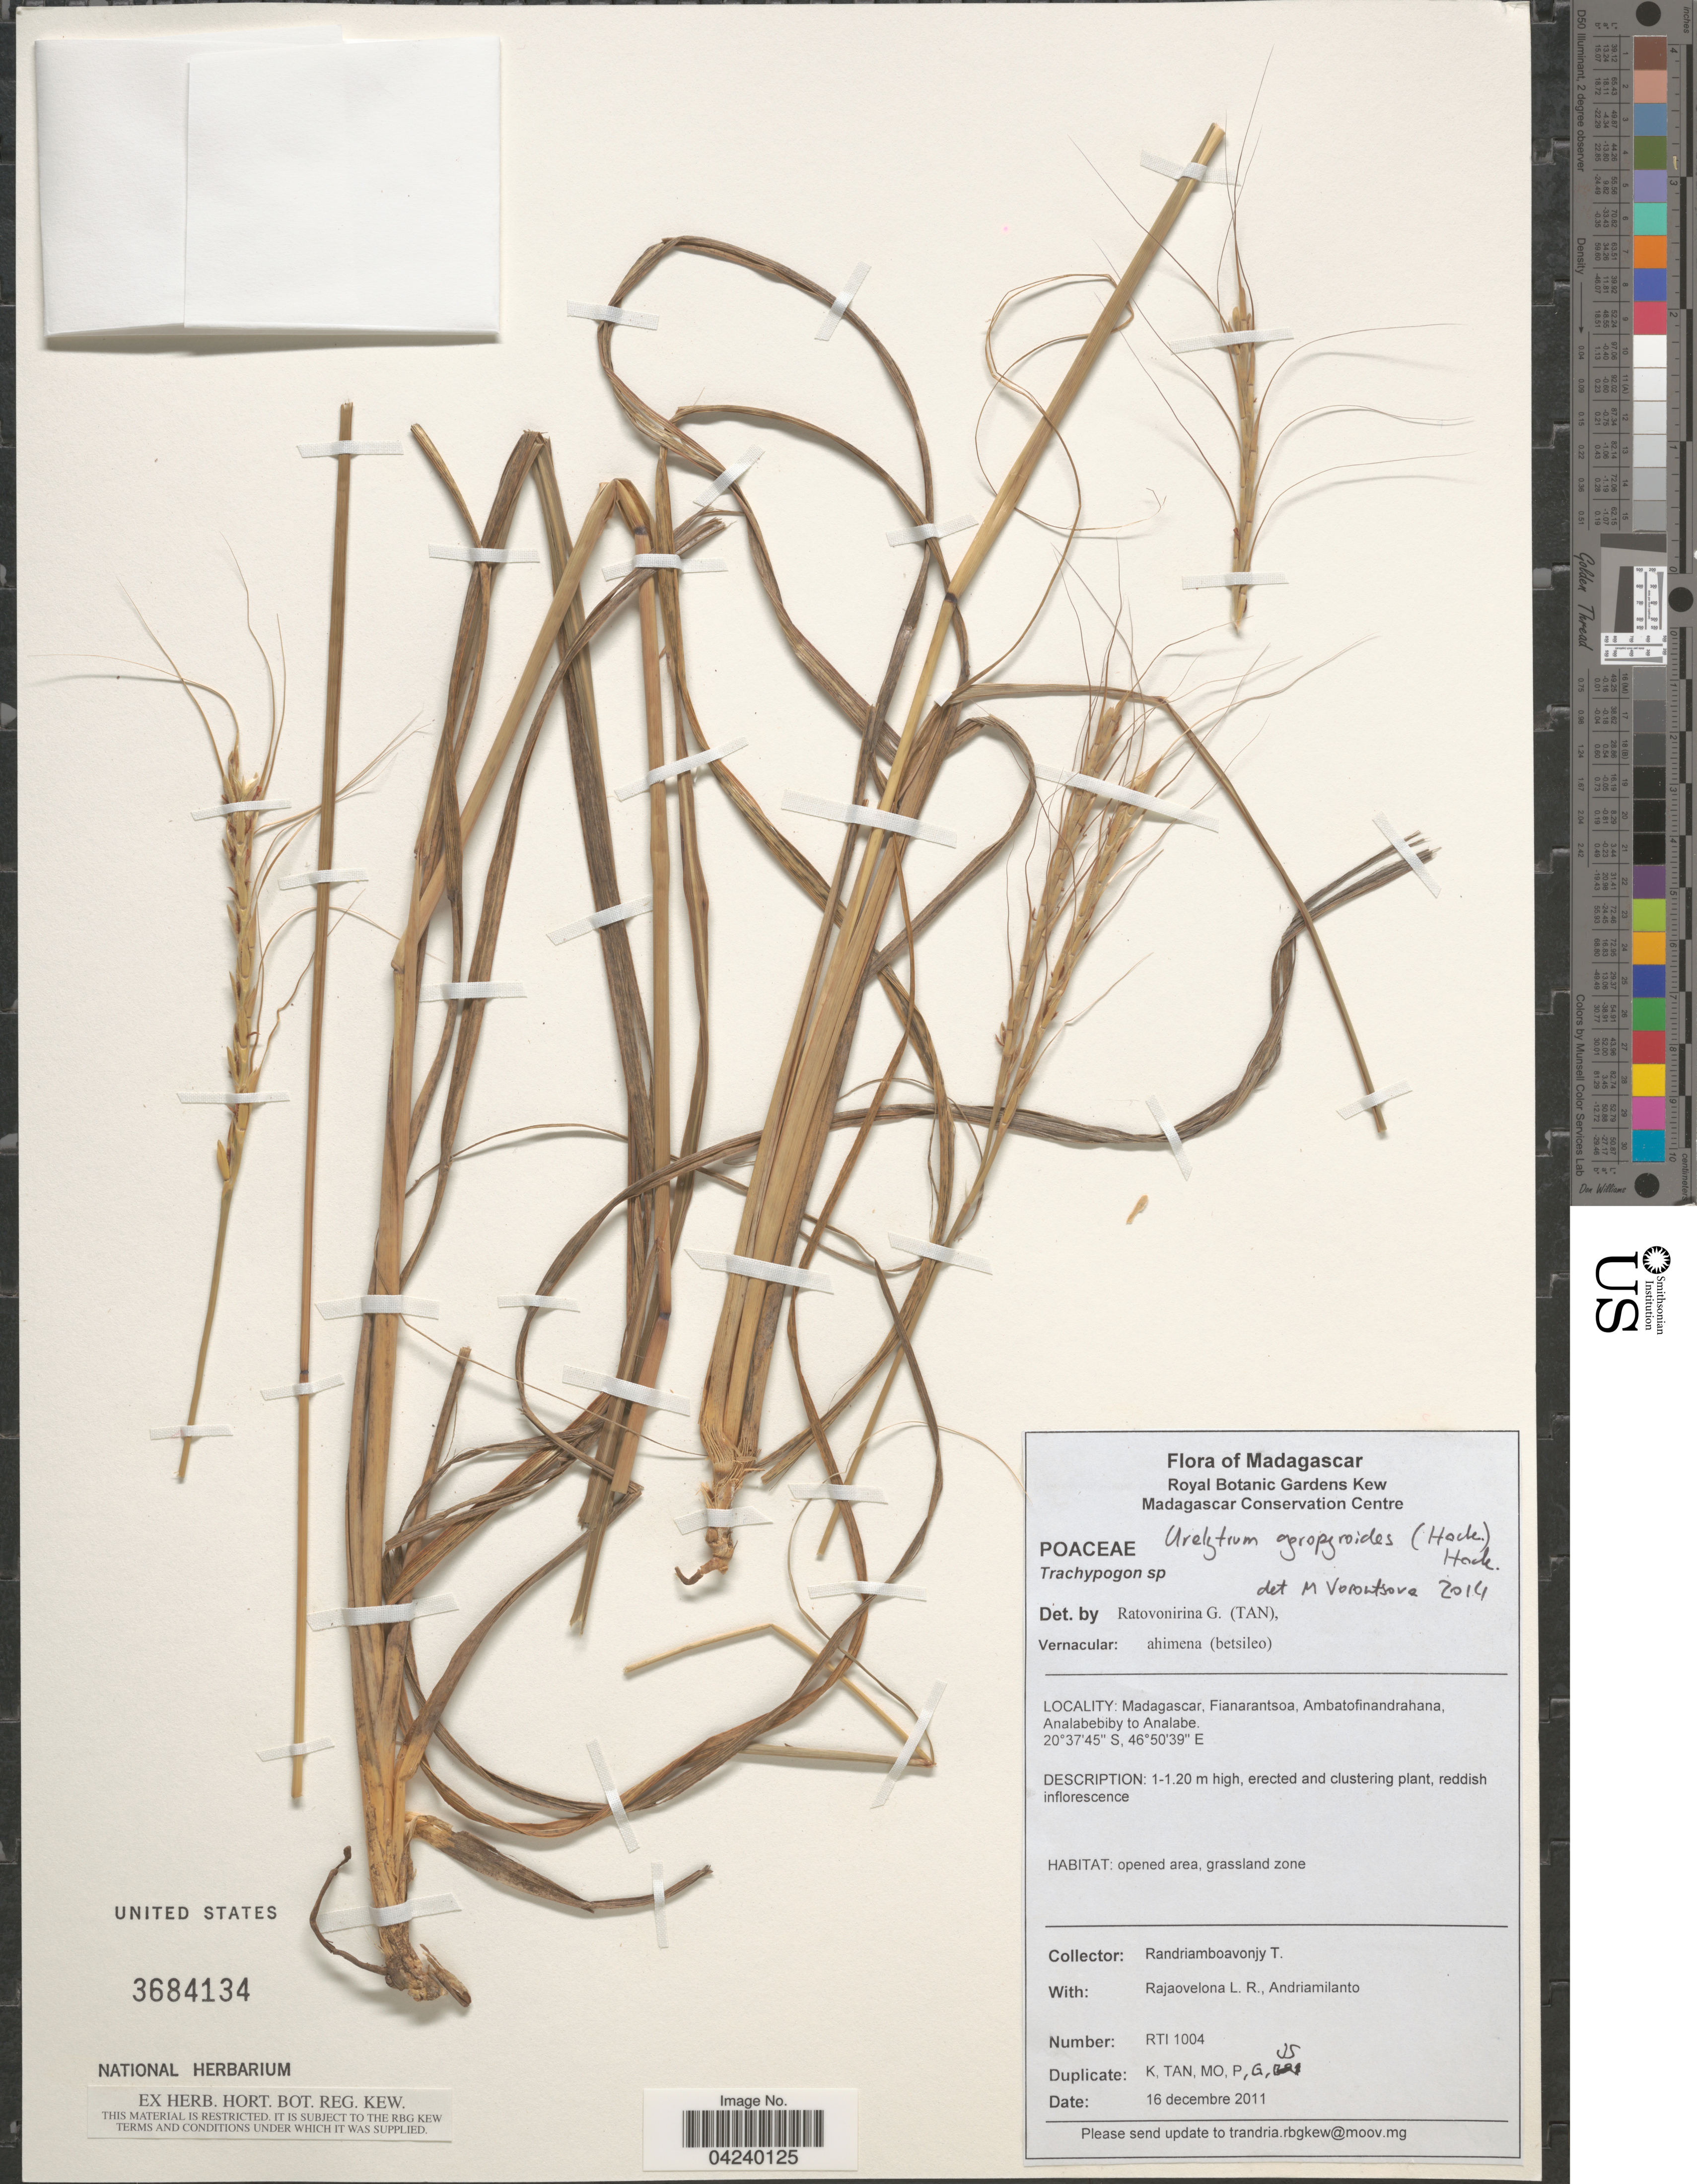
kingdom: Plantae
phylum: Tracheophyta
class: Liliopsida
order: Poales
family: Poaceae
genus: Urelytrum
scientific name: Urelytrum agropyroides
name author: (Hack.) Hack.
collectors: T. Randriamboavonjy, L. Rajaovelona & Andriamilanto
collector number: RTI1004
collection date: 2011-12-16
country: Madagascar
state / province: Amoron'i Mania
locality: Ambatofinandrahana, Analabebiby to Analabe.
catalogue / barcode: US 3684134